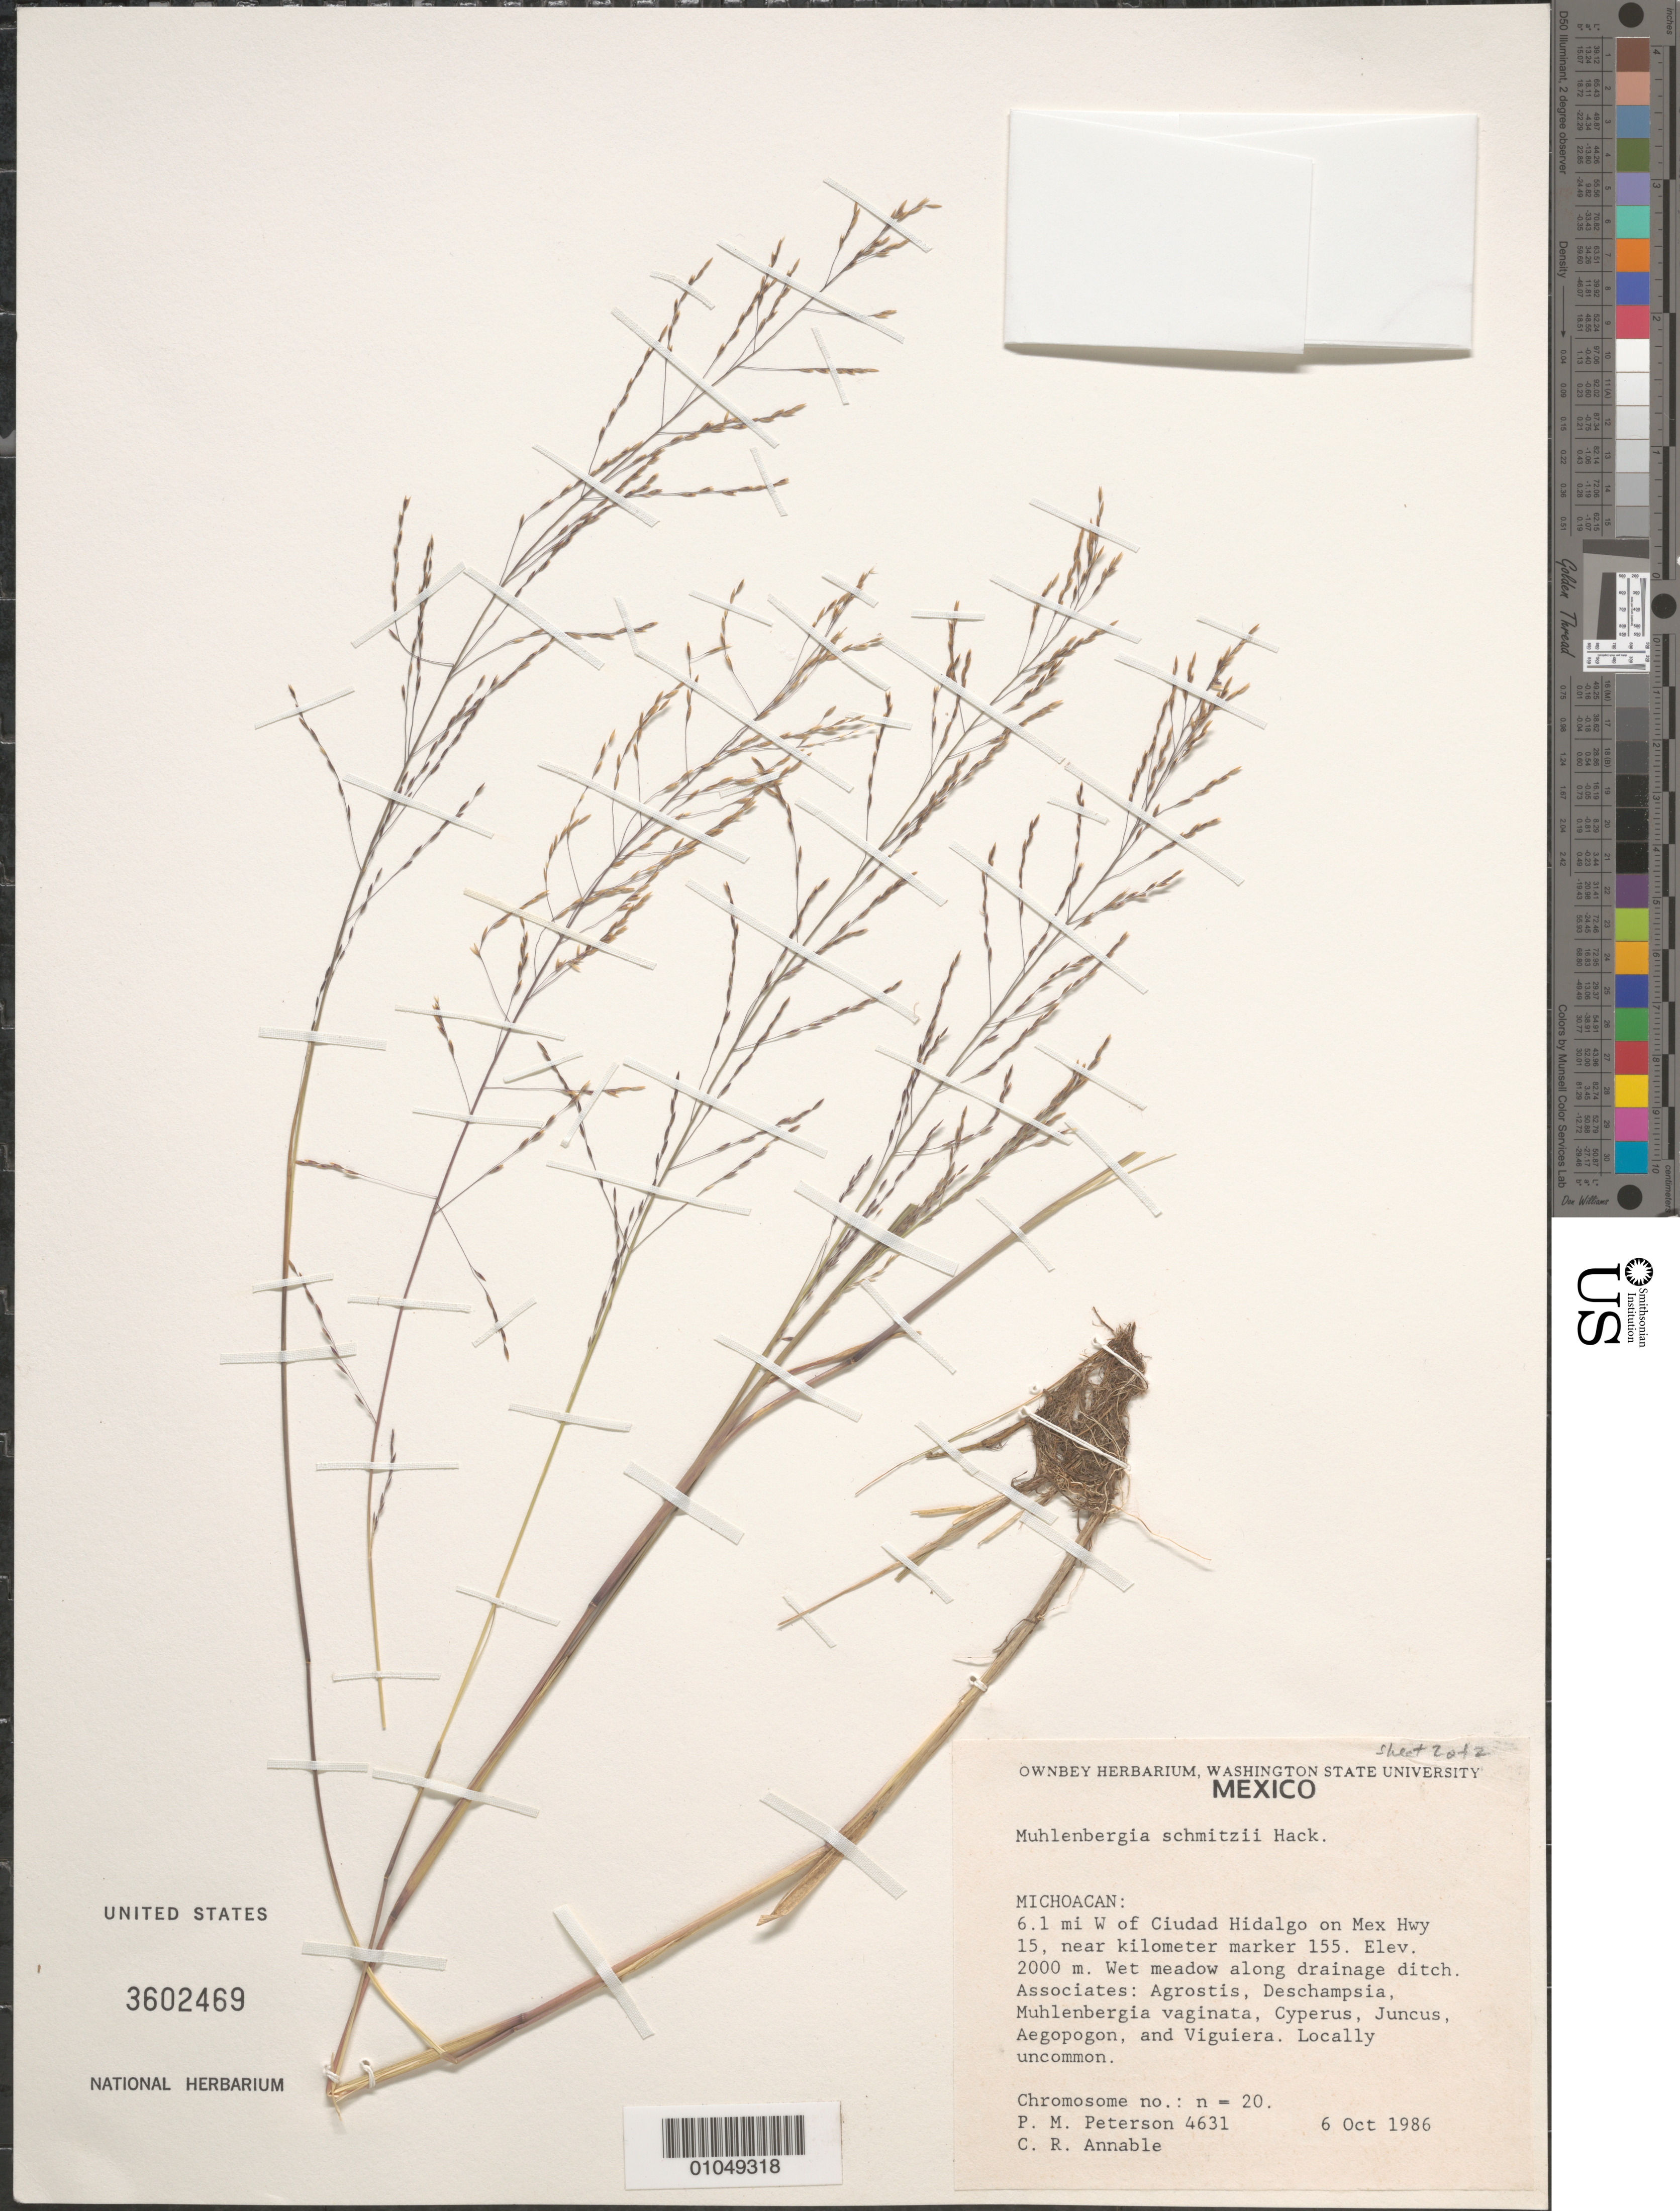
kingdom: Plantae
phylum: Tracheophyta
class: Liliopsida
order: Poales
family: Poaceae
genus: Muhlenbergia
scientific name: Muhlenbergia schmitzii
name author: Hack.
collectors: P. M. Peterson & C. R. Annable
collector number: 4631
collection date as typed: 06 Oct 1986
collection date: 1986-10-06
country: Mexico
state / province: Michoacán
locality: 6.1 miles West of Ciudad Hidalgo on Mex 15, near kilometer marker 155.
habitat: Wet meadow along drainage ditch.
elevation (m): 2000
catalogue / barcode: US 3602469